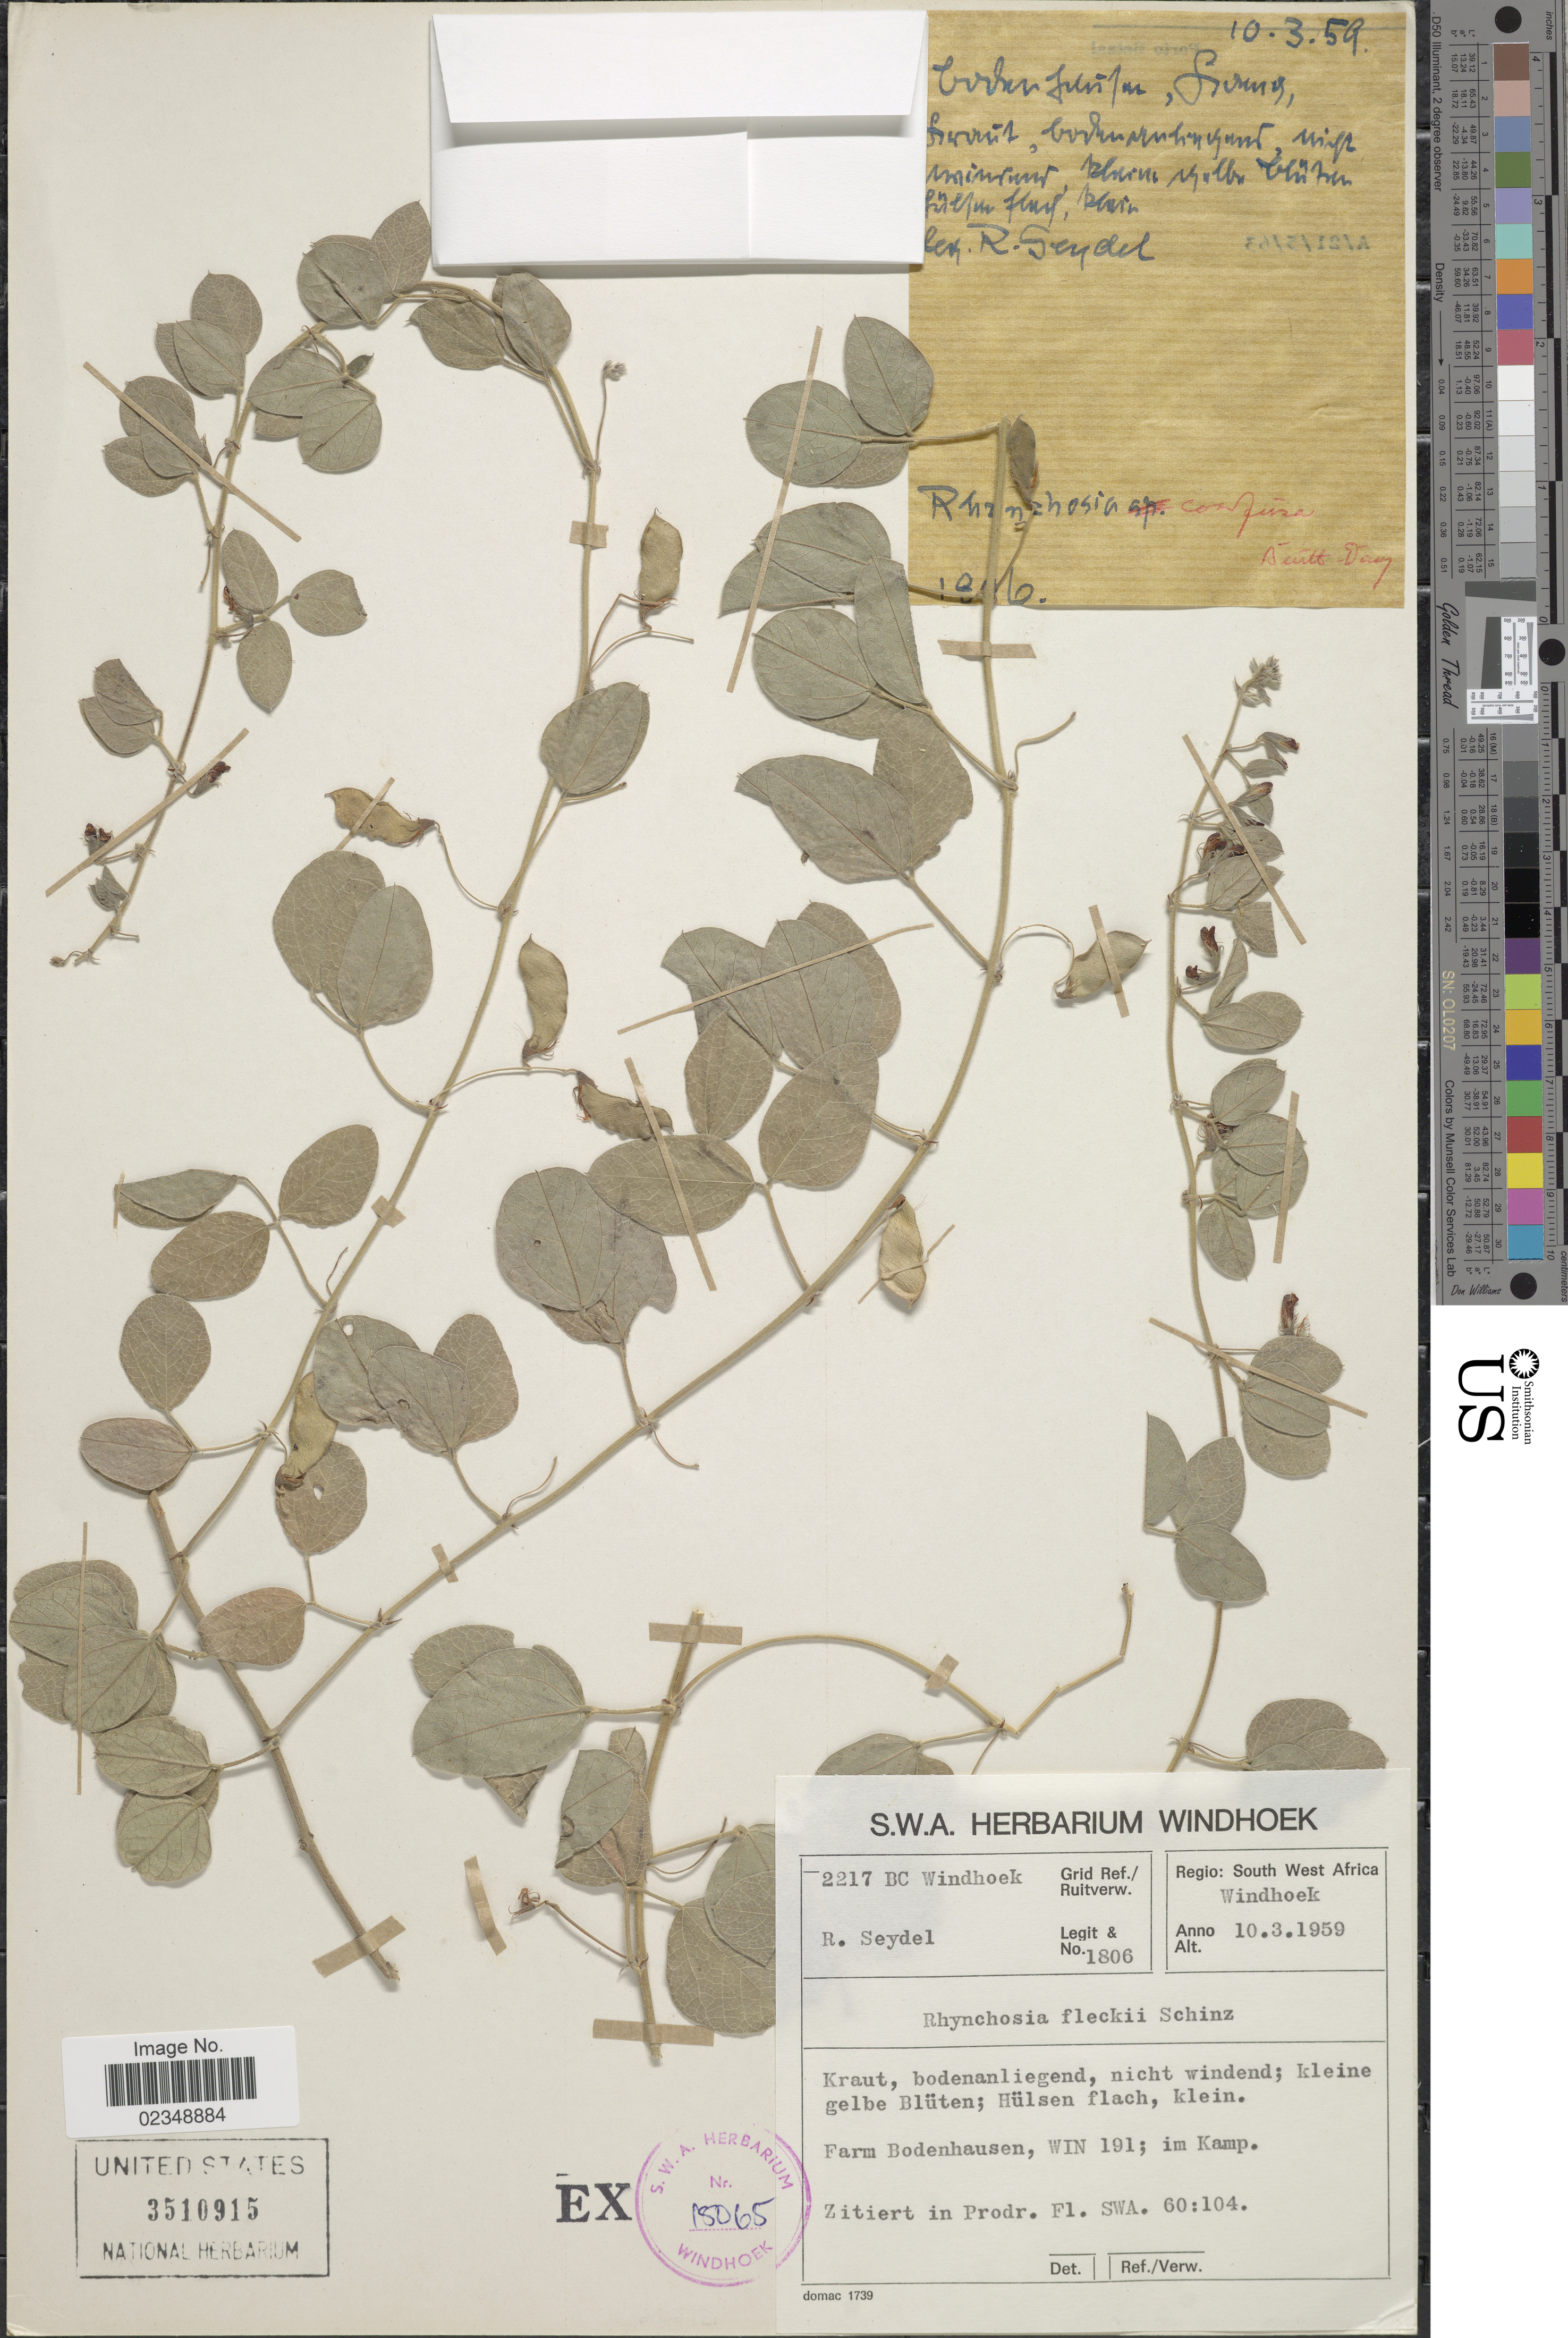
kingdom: Plantae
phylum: Tracheophyta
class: Magnoliopsida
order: Fabales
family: Fabaceae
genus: Rhynchosia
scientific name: Rhynchosia fleckii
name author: Schinz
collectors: R. Seydel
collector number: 1806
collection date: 1959-03-10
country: Namibia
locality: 2217 BC Windhoek. Regio South West Africa. Windhoek. Kraut, bodenanliegend, nicht windend; kleine gelbe Blüten; Hülsen flach, klein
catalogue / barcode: US 3510915